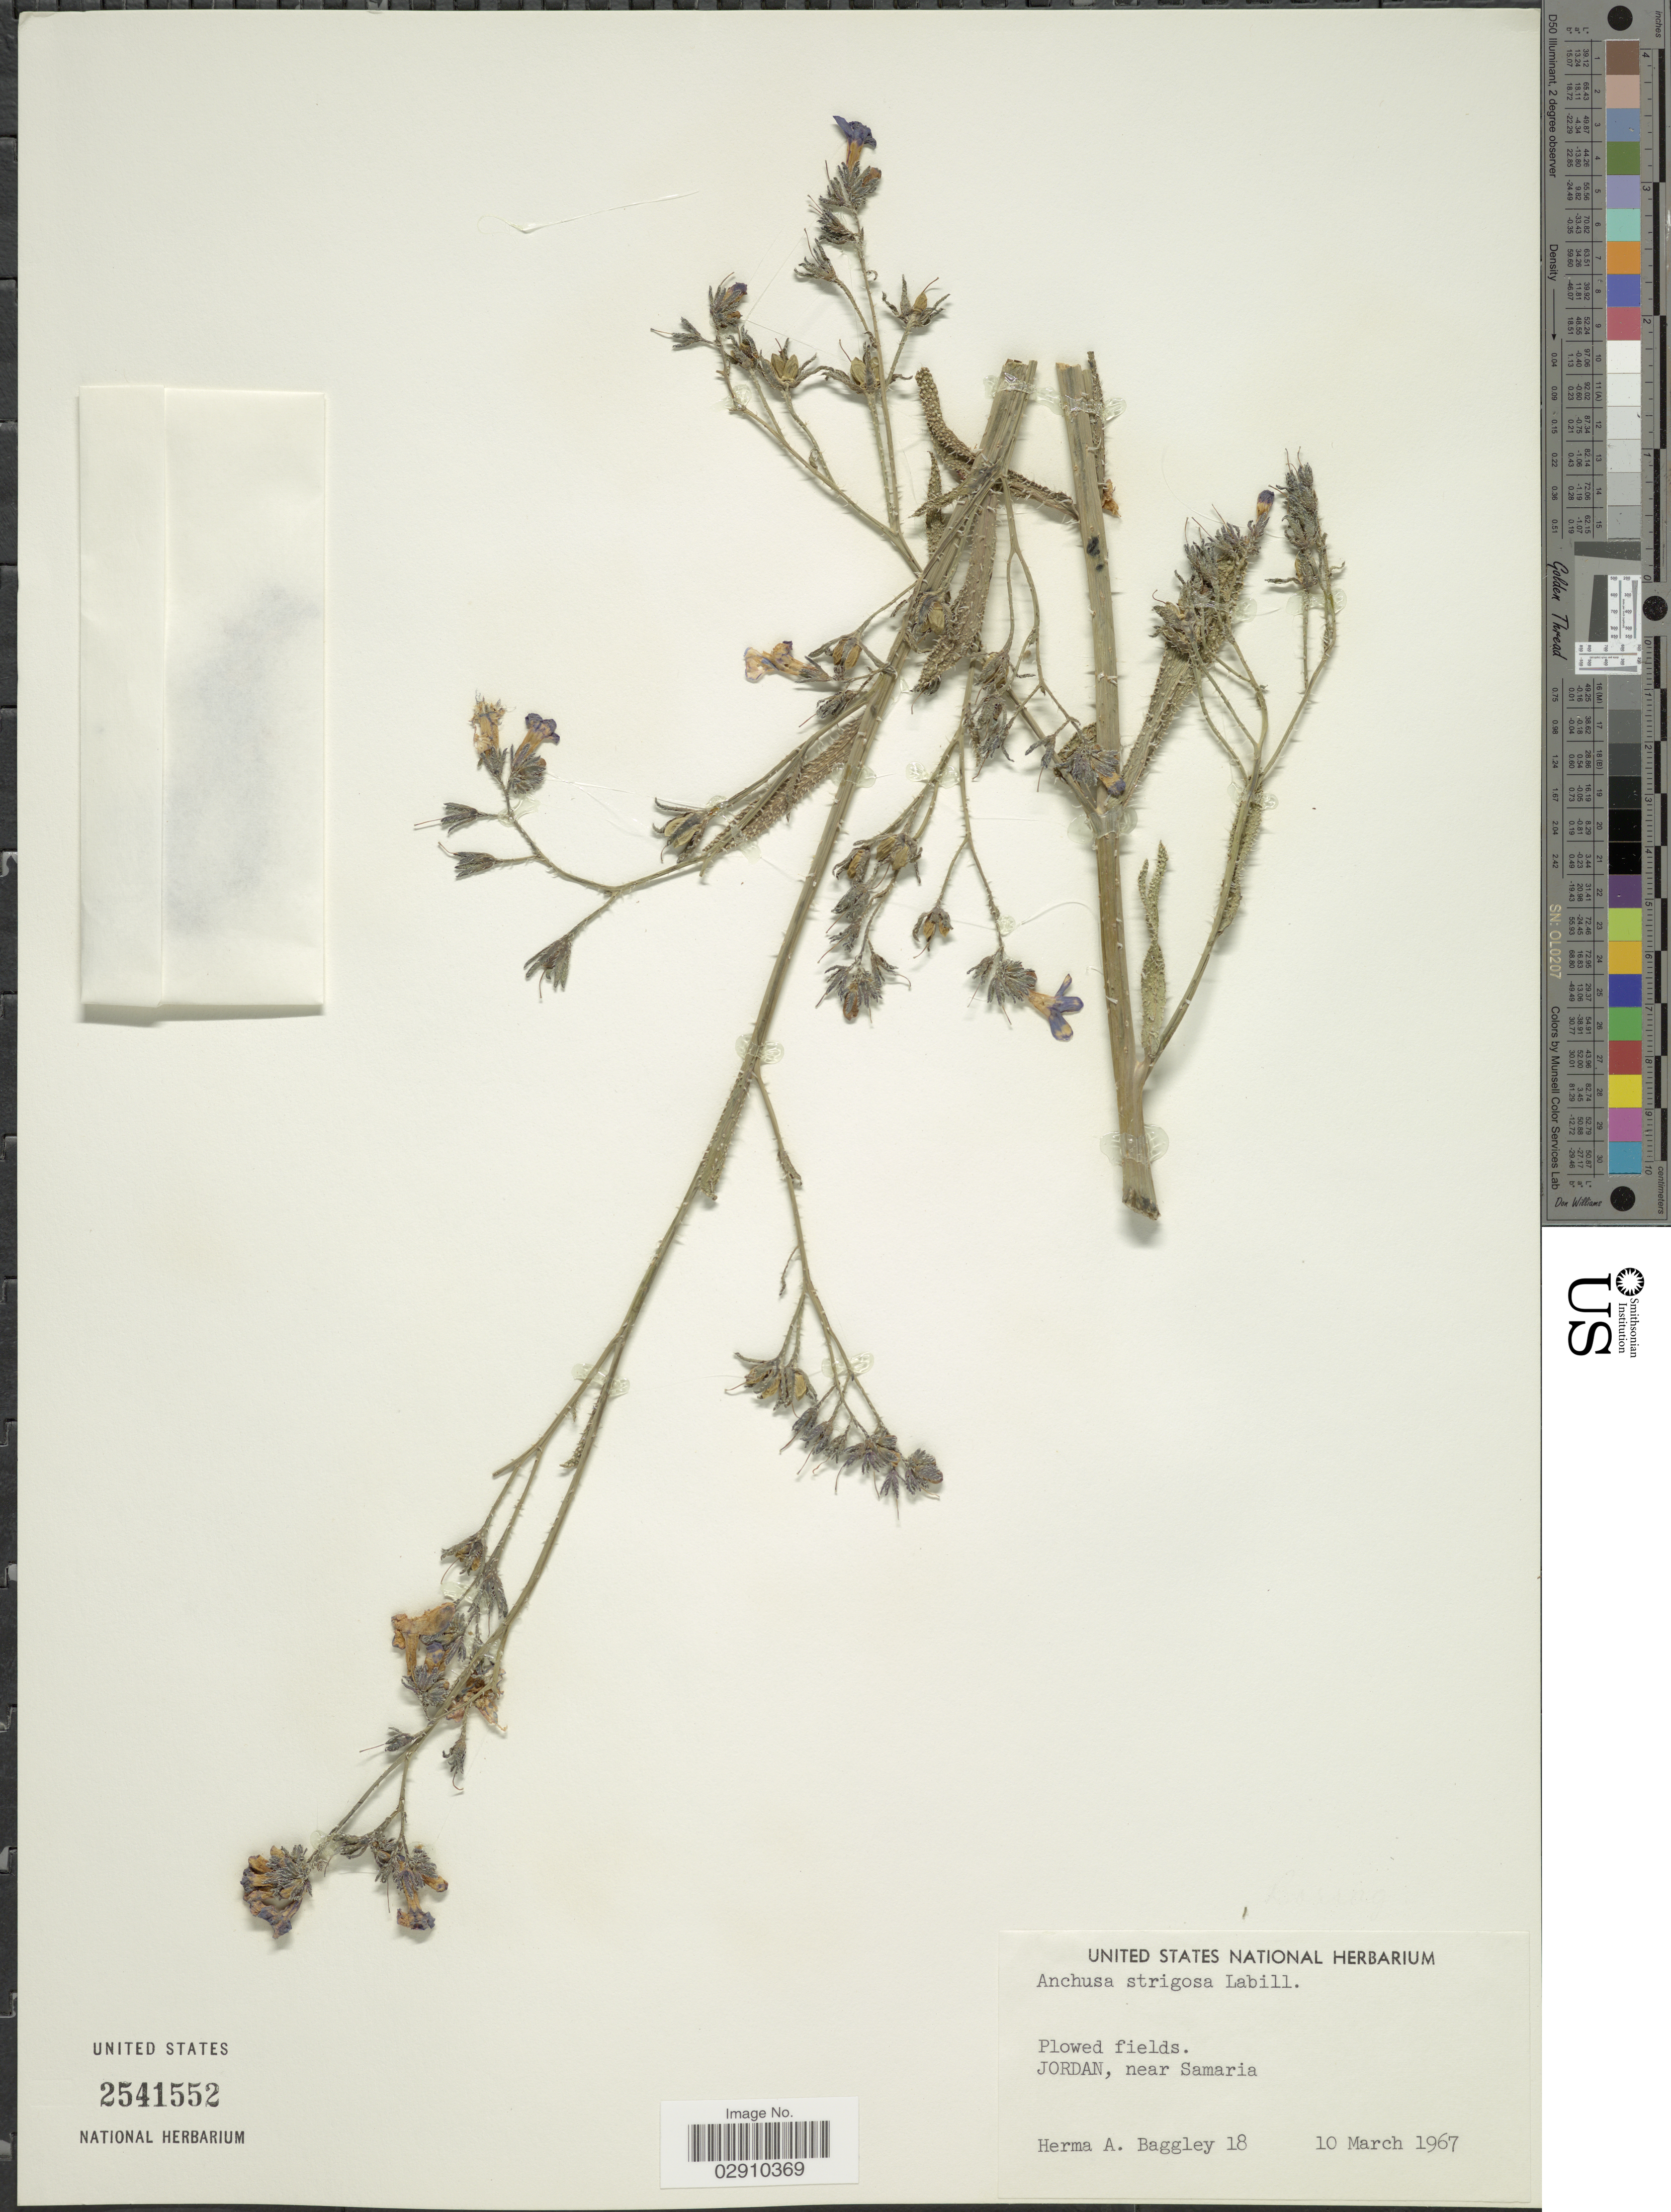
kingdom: Plantae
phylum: Tracheophyta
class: Magnoliopsida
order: Boraginales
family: Boraginaceae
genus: Anchusa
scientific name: Anchusa strigosa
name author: Banks & Sol.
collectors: H. Baggley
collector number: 18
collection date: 1967-03-10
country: Jordan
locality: Plowed fields, near Samaria.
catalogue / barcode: US 2541552